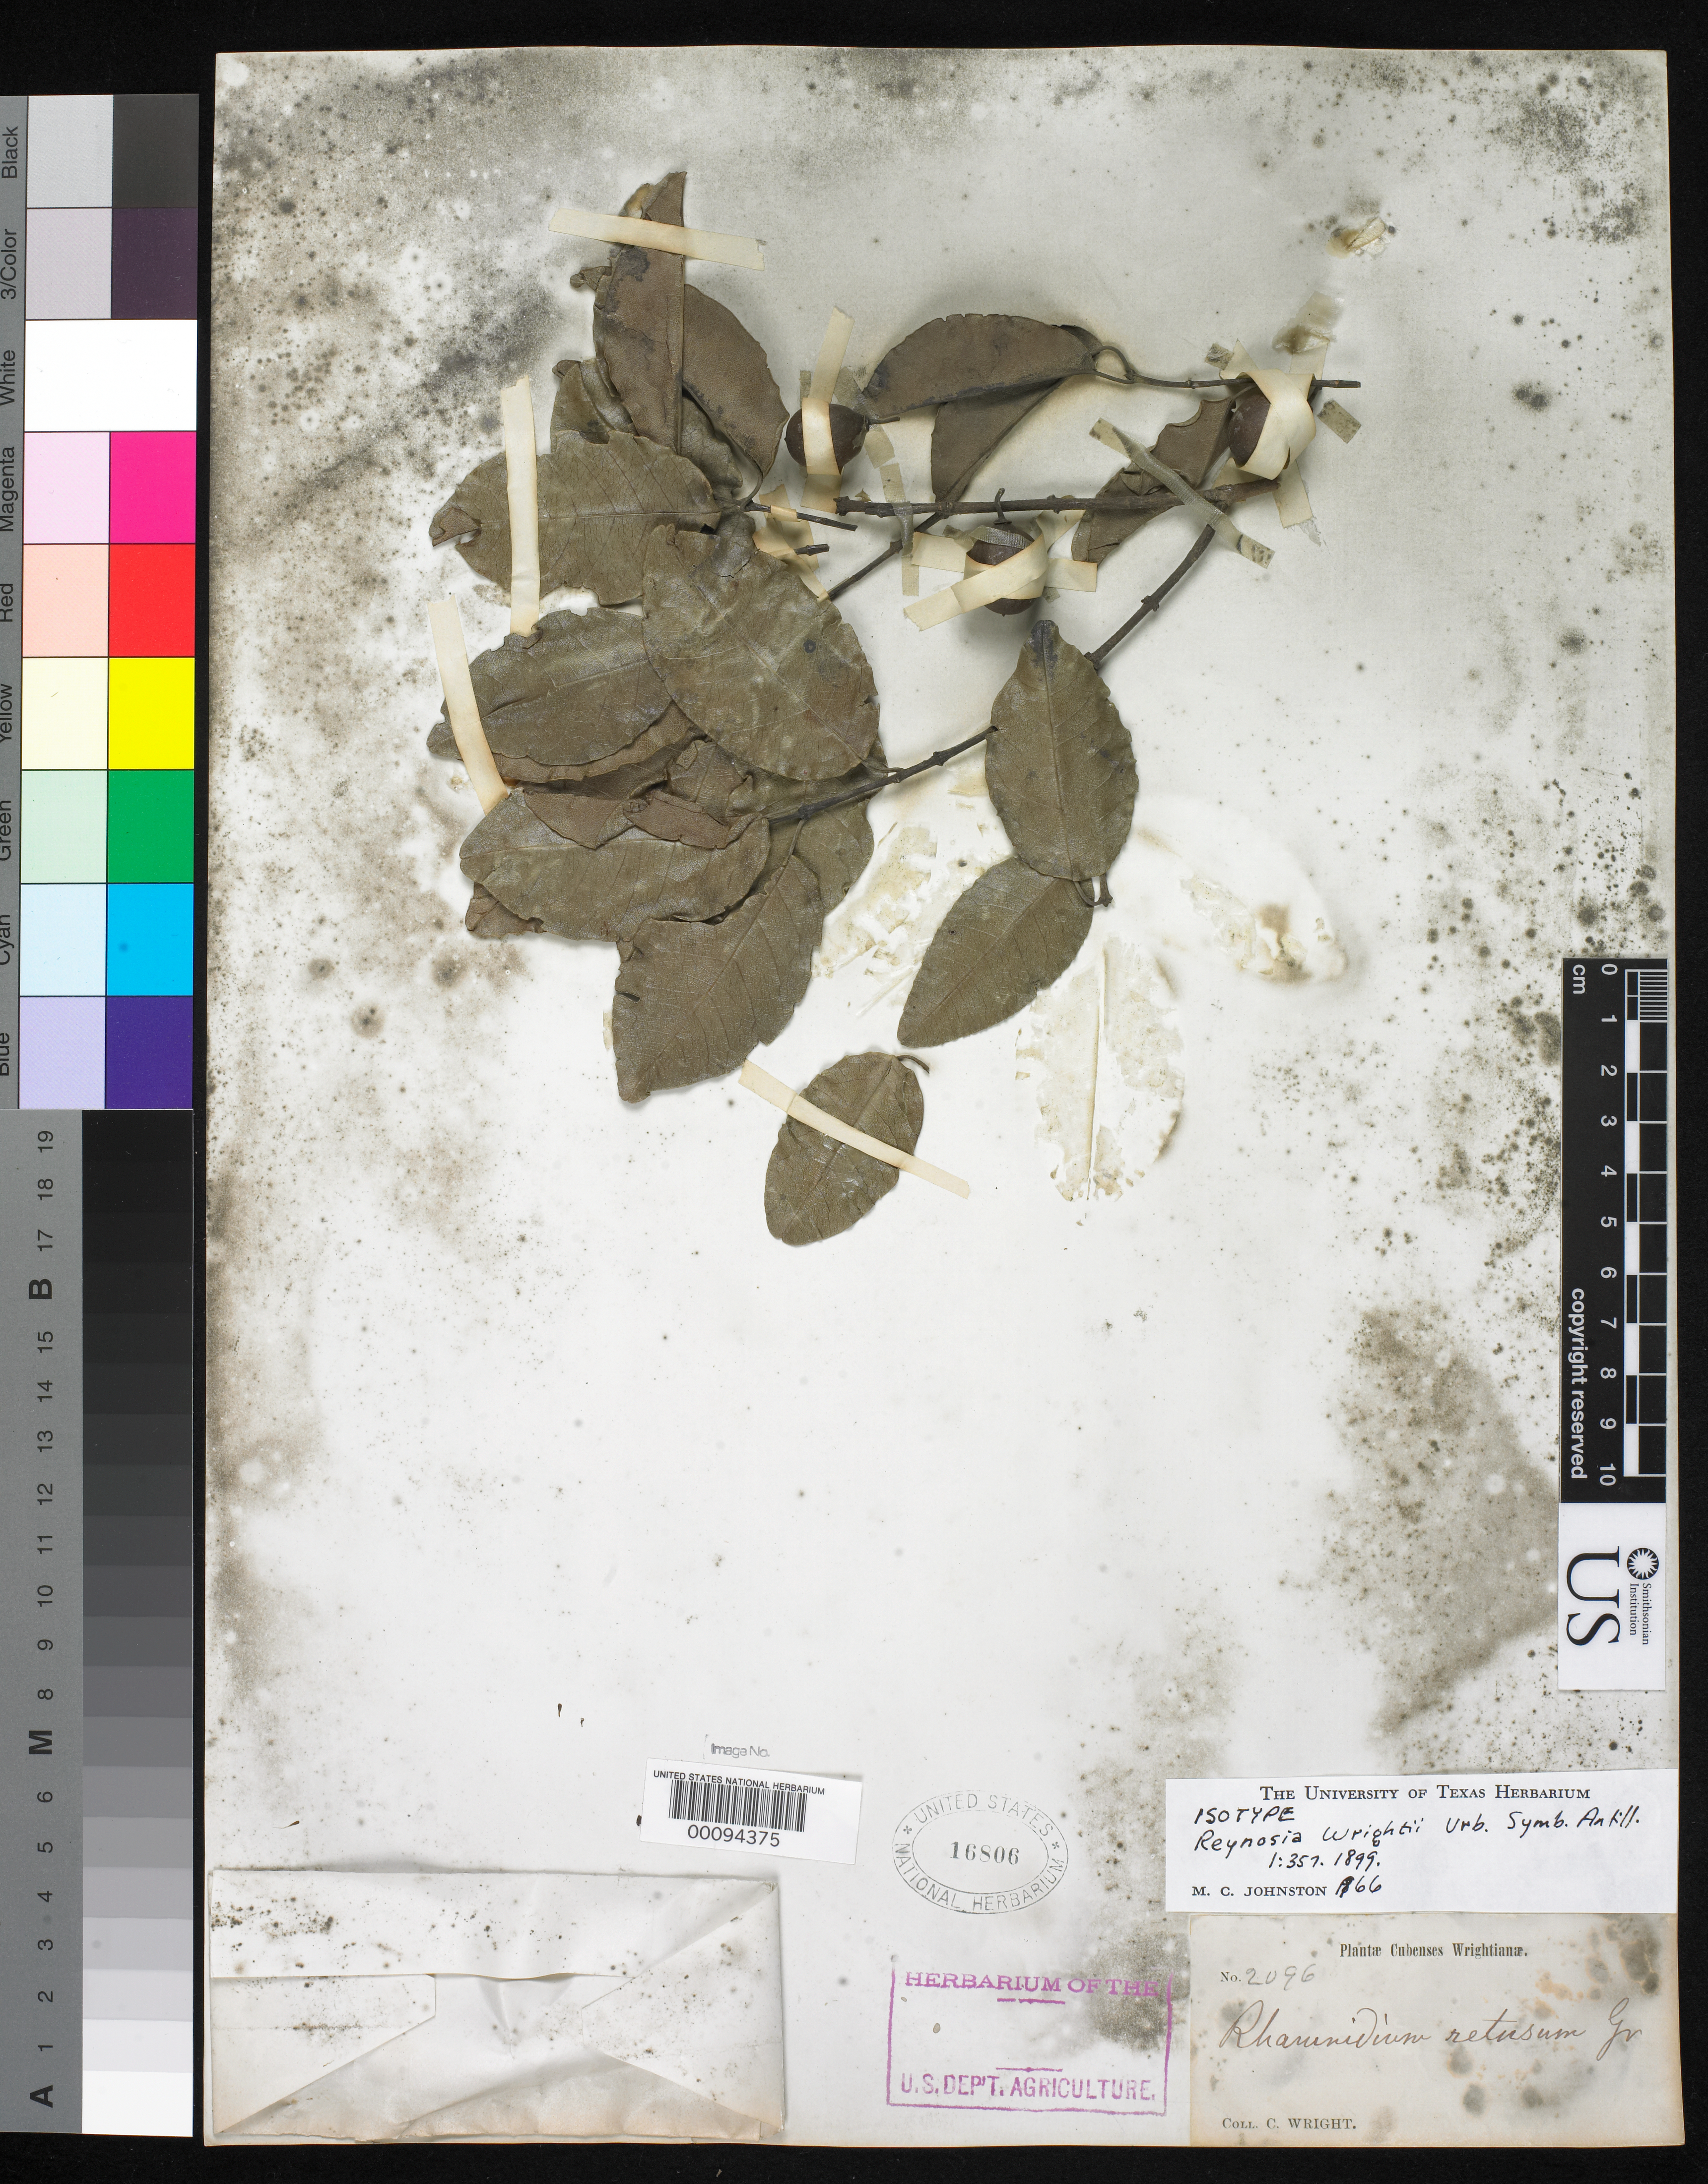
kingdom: Plantae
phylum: Tracheophyta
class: Magnoliopsida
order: Rosales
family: Rhamnaceae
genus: Rhamnidium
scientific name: Rhamnidium retusum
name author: Griseb.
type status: Isotype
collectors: C. Wright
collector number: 2096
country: Cuba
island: Greater Antilles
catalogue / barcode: US 16806